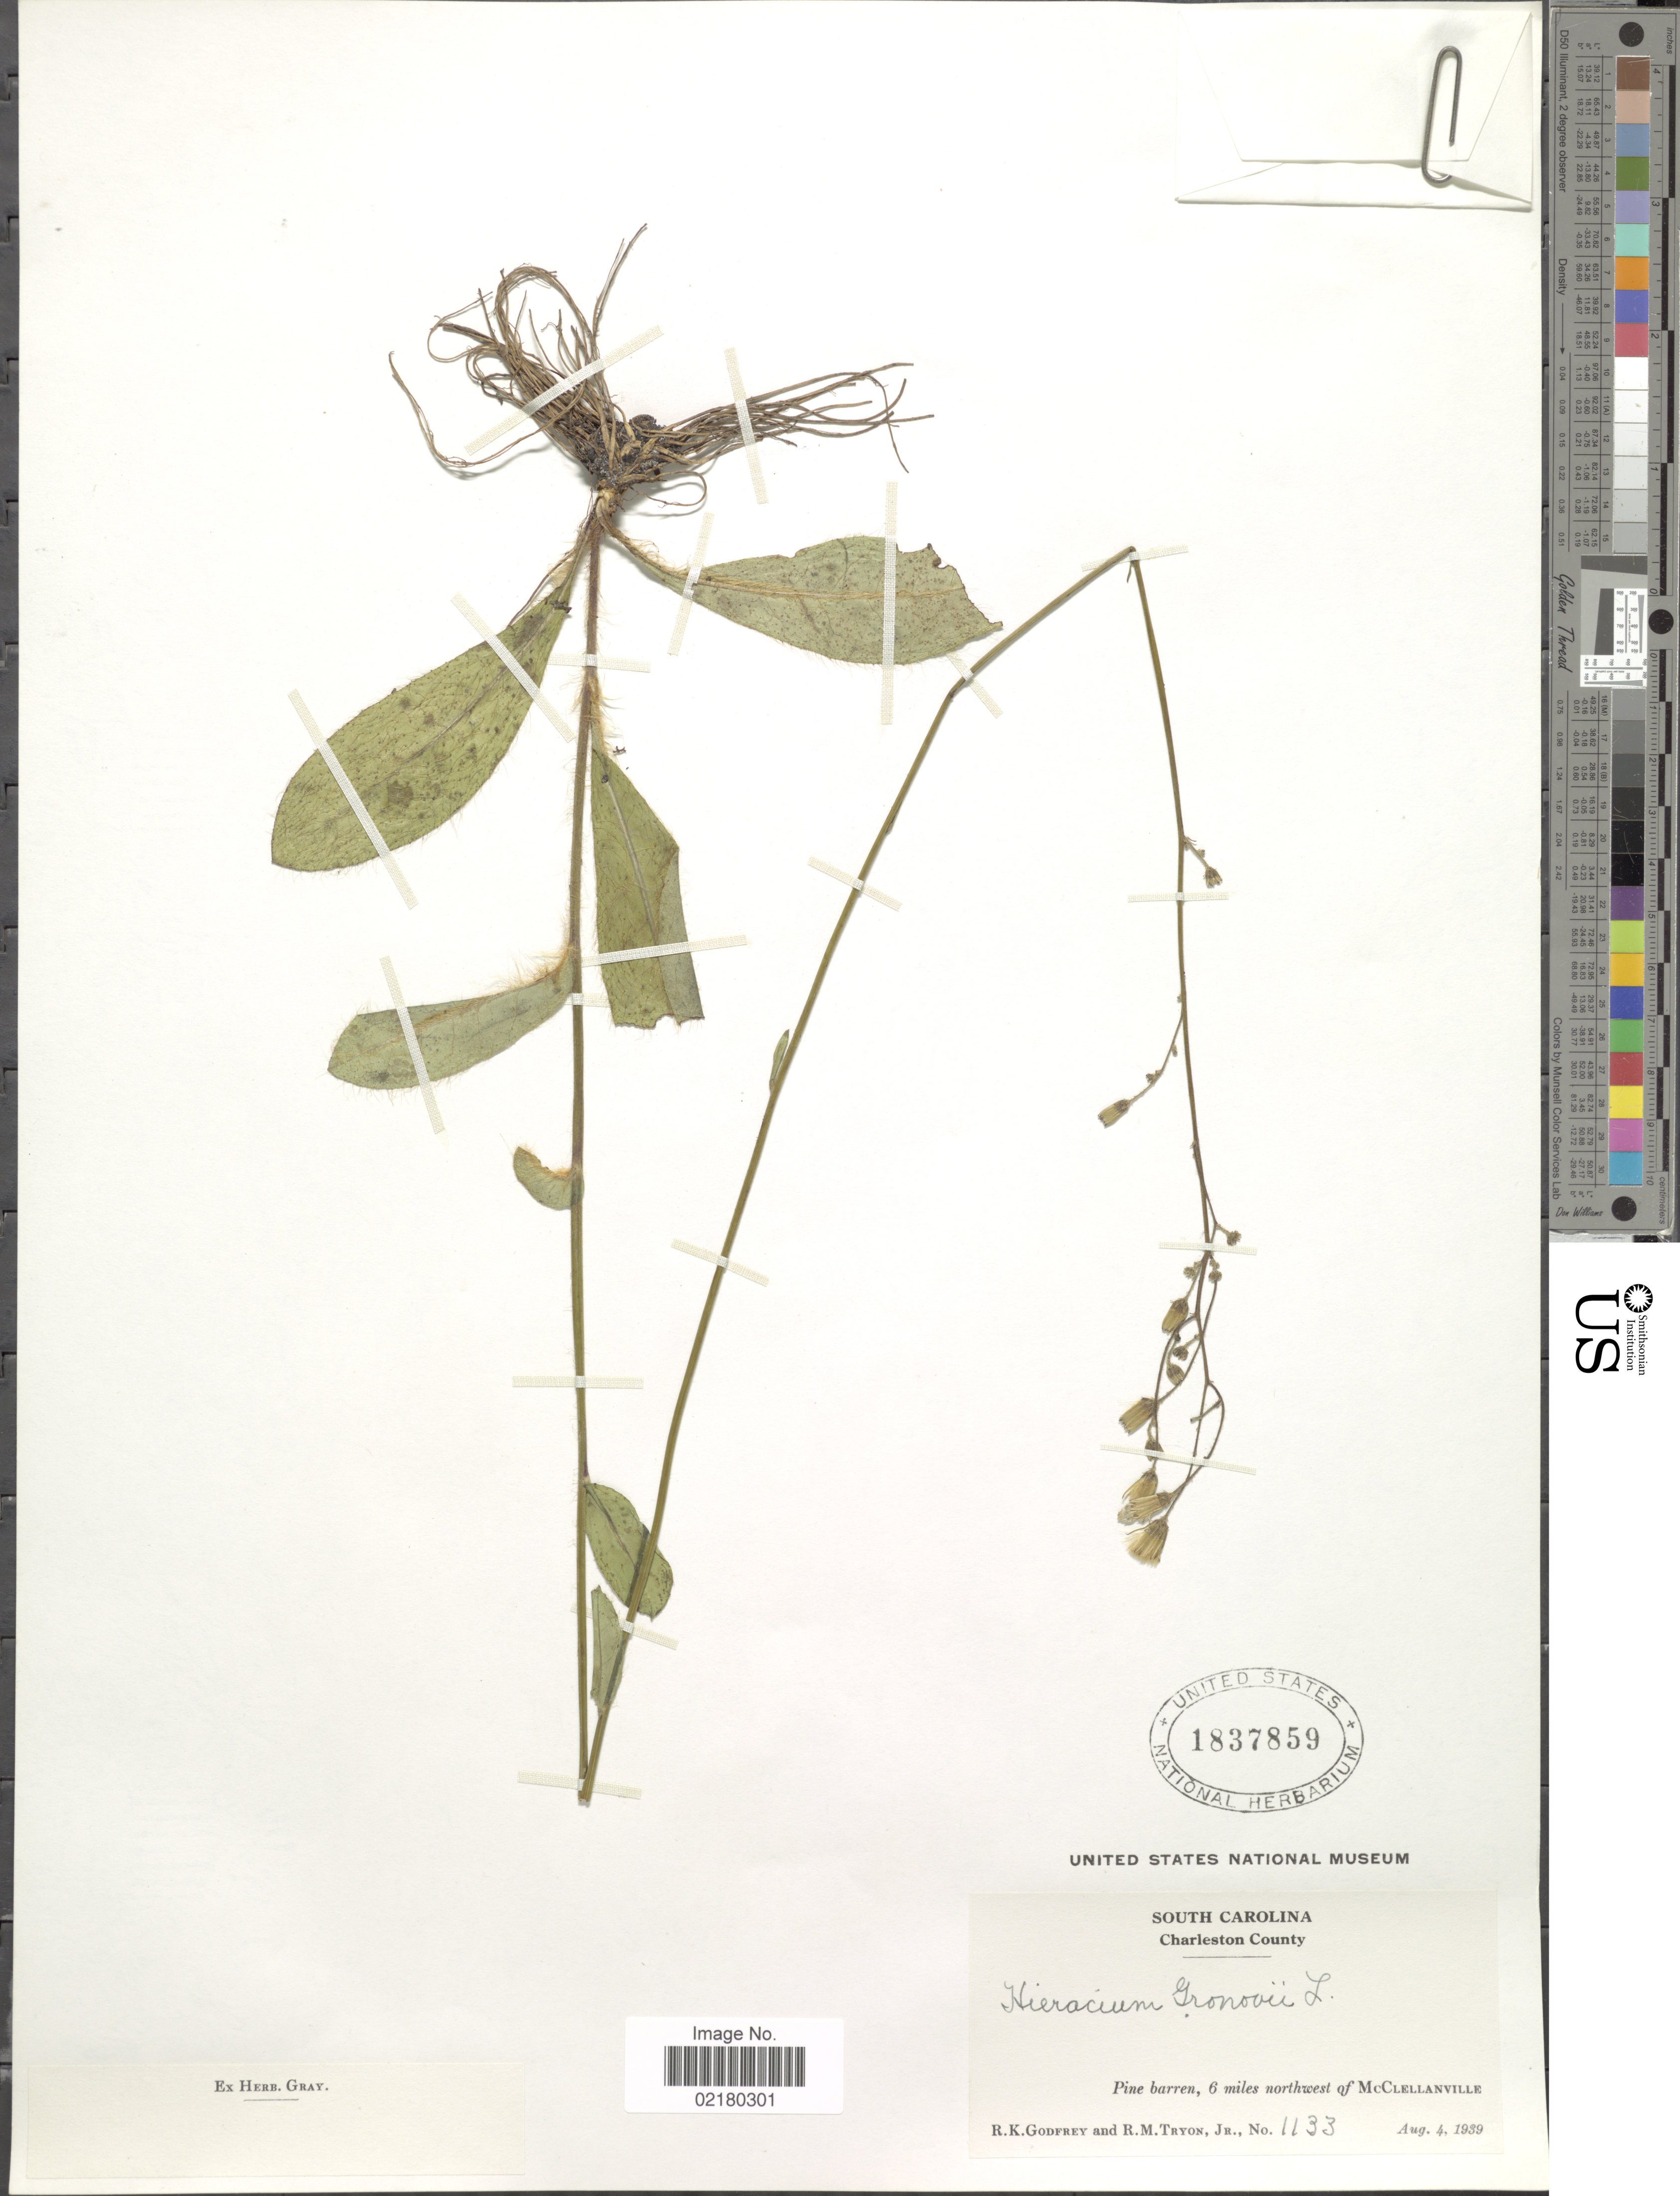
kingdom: Plantae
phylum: Tracheophyta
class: Magnoliopsida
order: Asterales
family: Asteraceae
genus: Hieracium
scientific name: Hieracium gronovii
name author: L.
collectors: R. K. Godfrey & R. M. Tryon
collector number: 1133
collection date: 1939-08-04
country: United States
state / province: South Carolina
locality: Charleston County, Pine barren, 6 miles northwest of McClellanville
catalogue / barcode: US 1837859